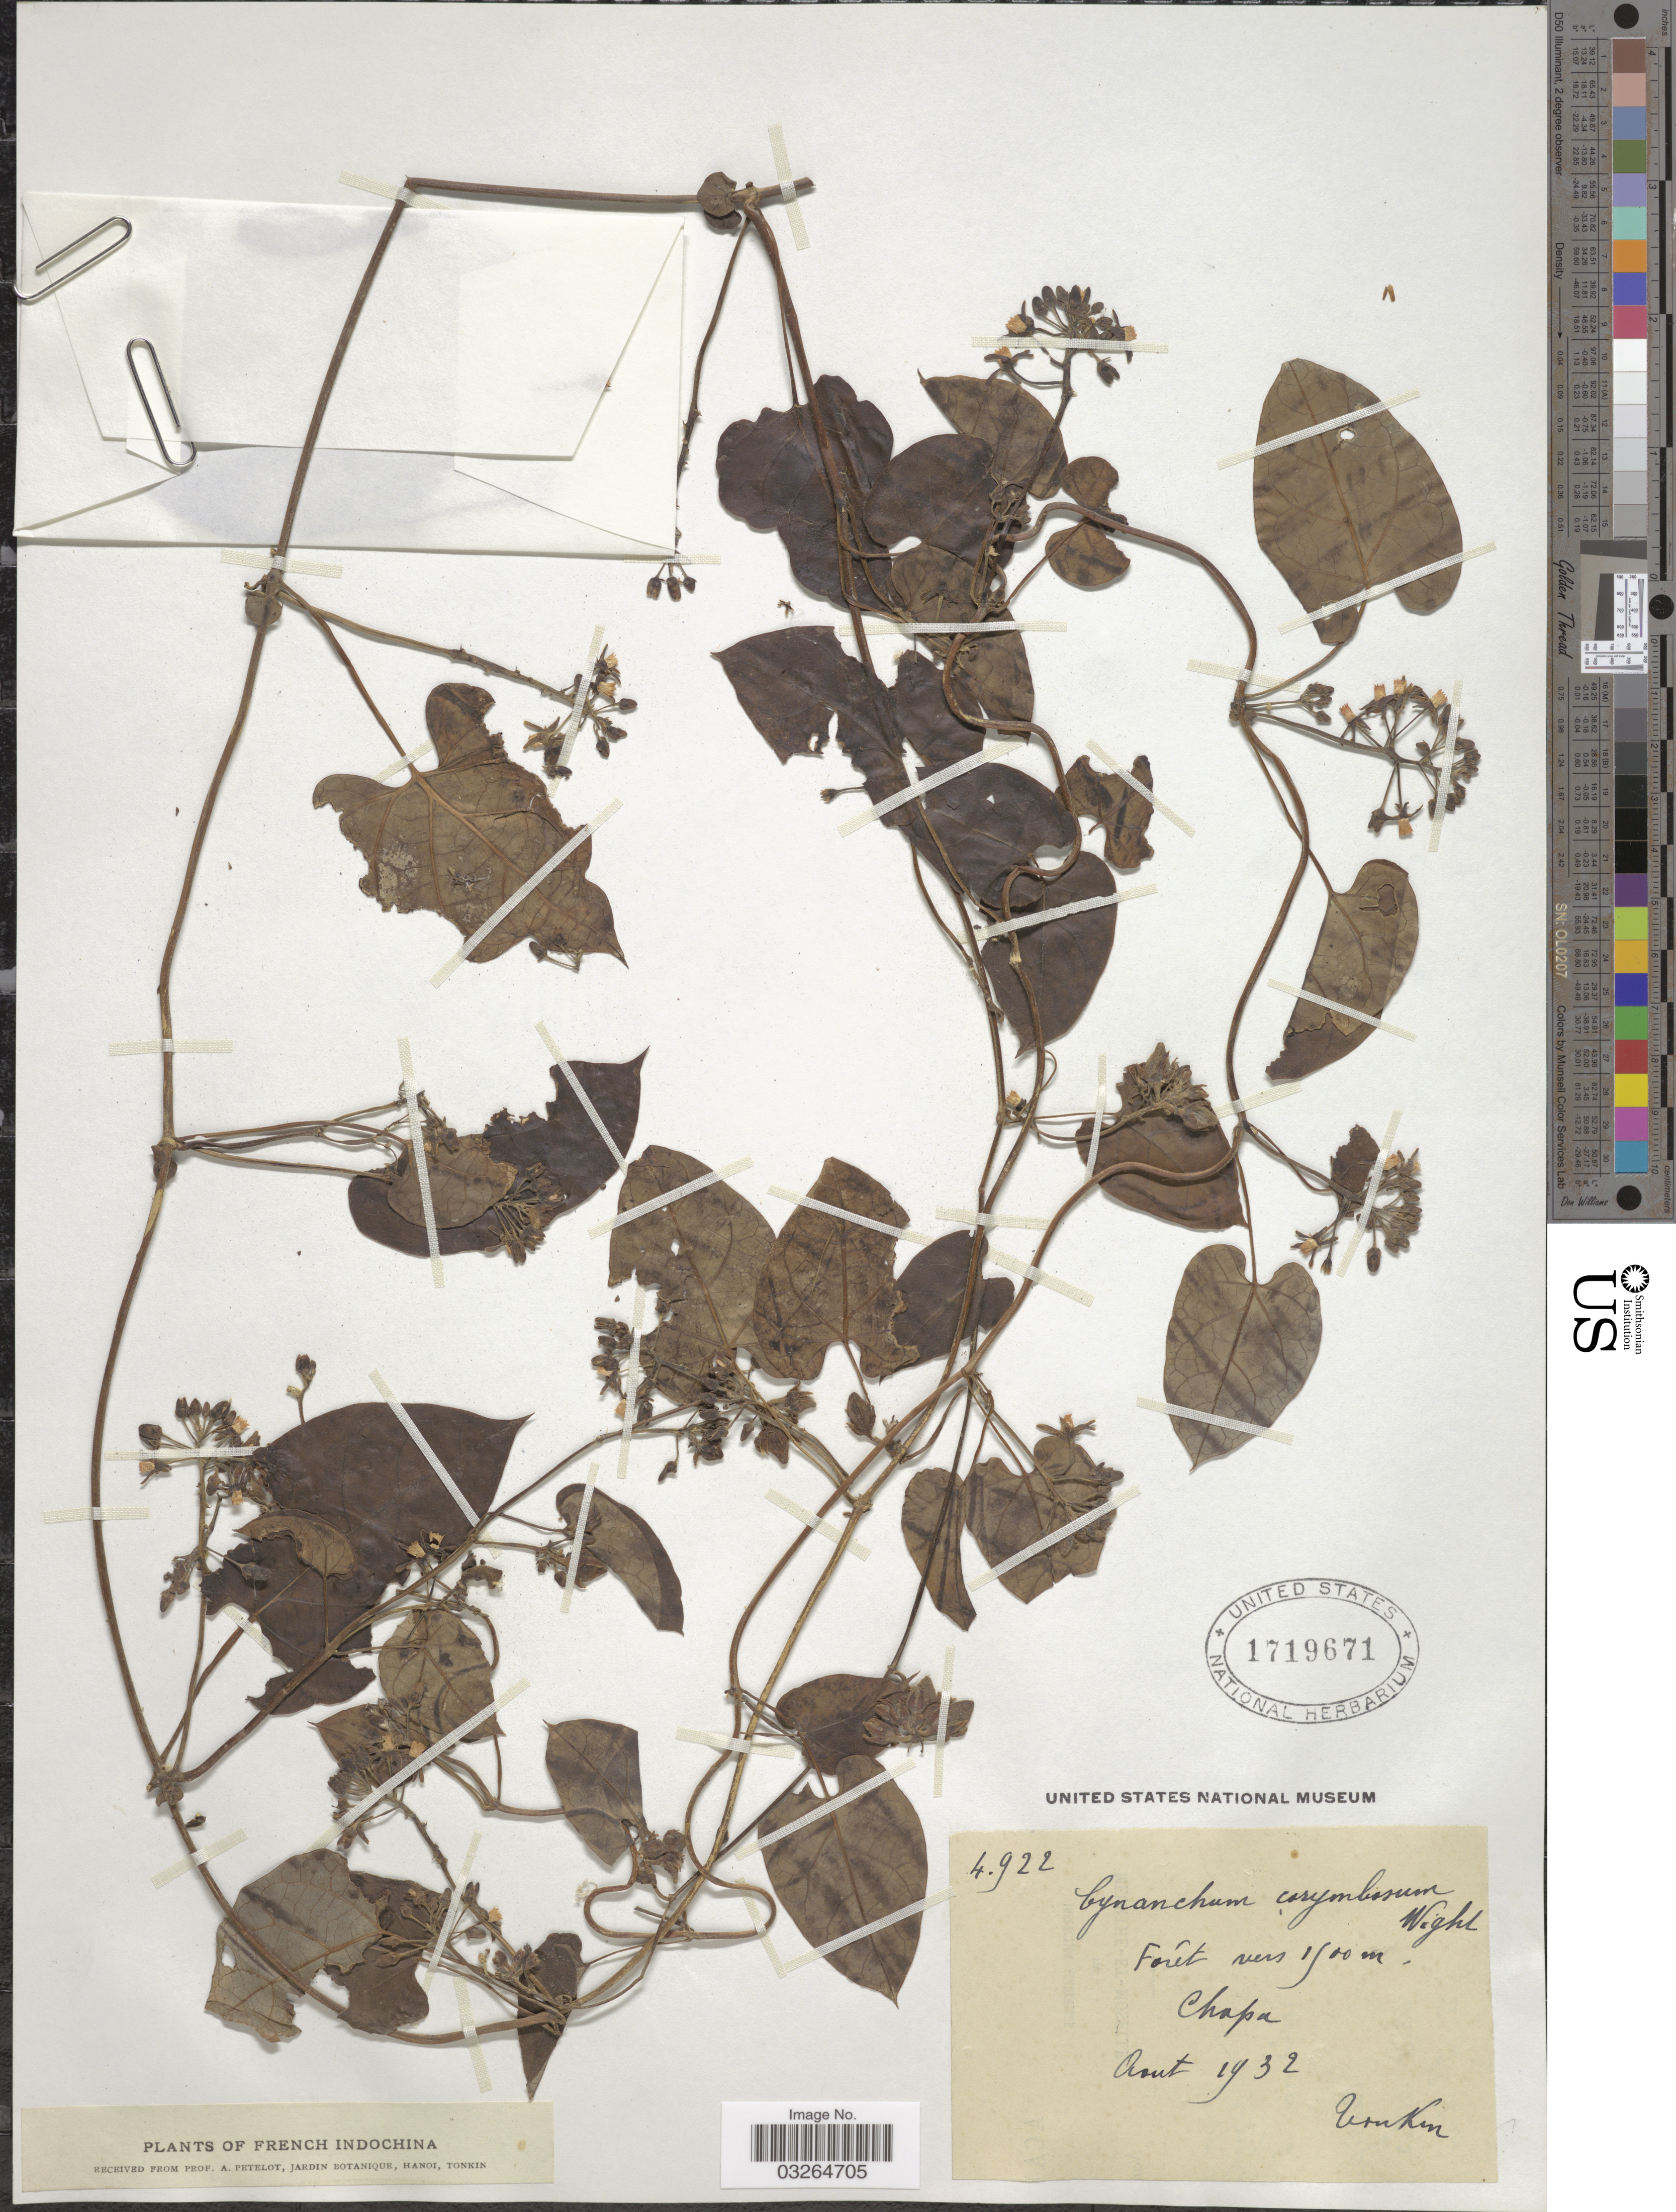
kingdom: Plantae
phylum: Tracheophyta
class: Magnoliopsida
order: Gentianales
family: Apocynaceae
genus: Cynanchum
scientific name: Cynanchum corymbosum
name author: Wight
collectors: P. A. Pételot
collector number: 4922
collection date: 1932-08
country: Vietnam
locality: French IndoChina. Chapa.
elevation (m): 1500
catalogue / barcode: US 1719671